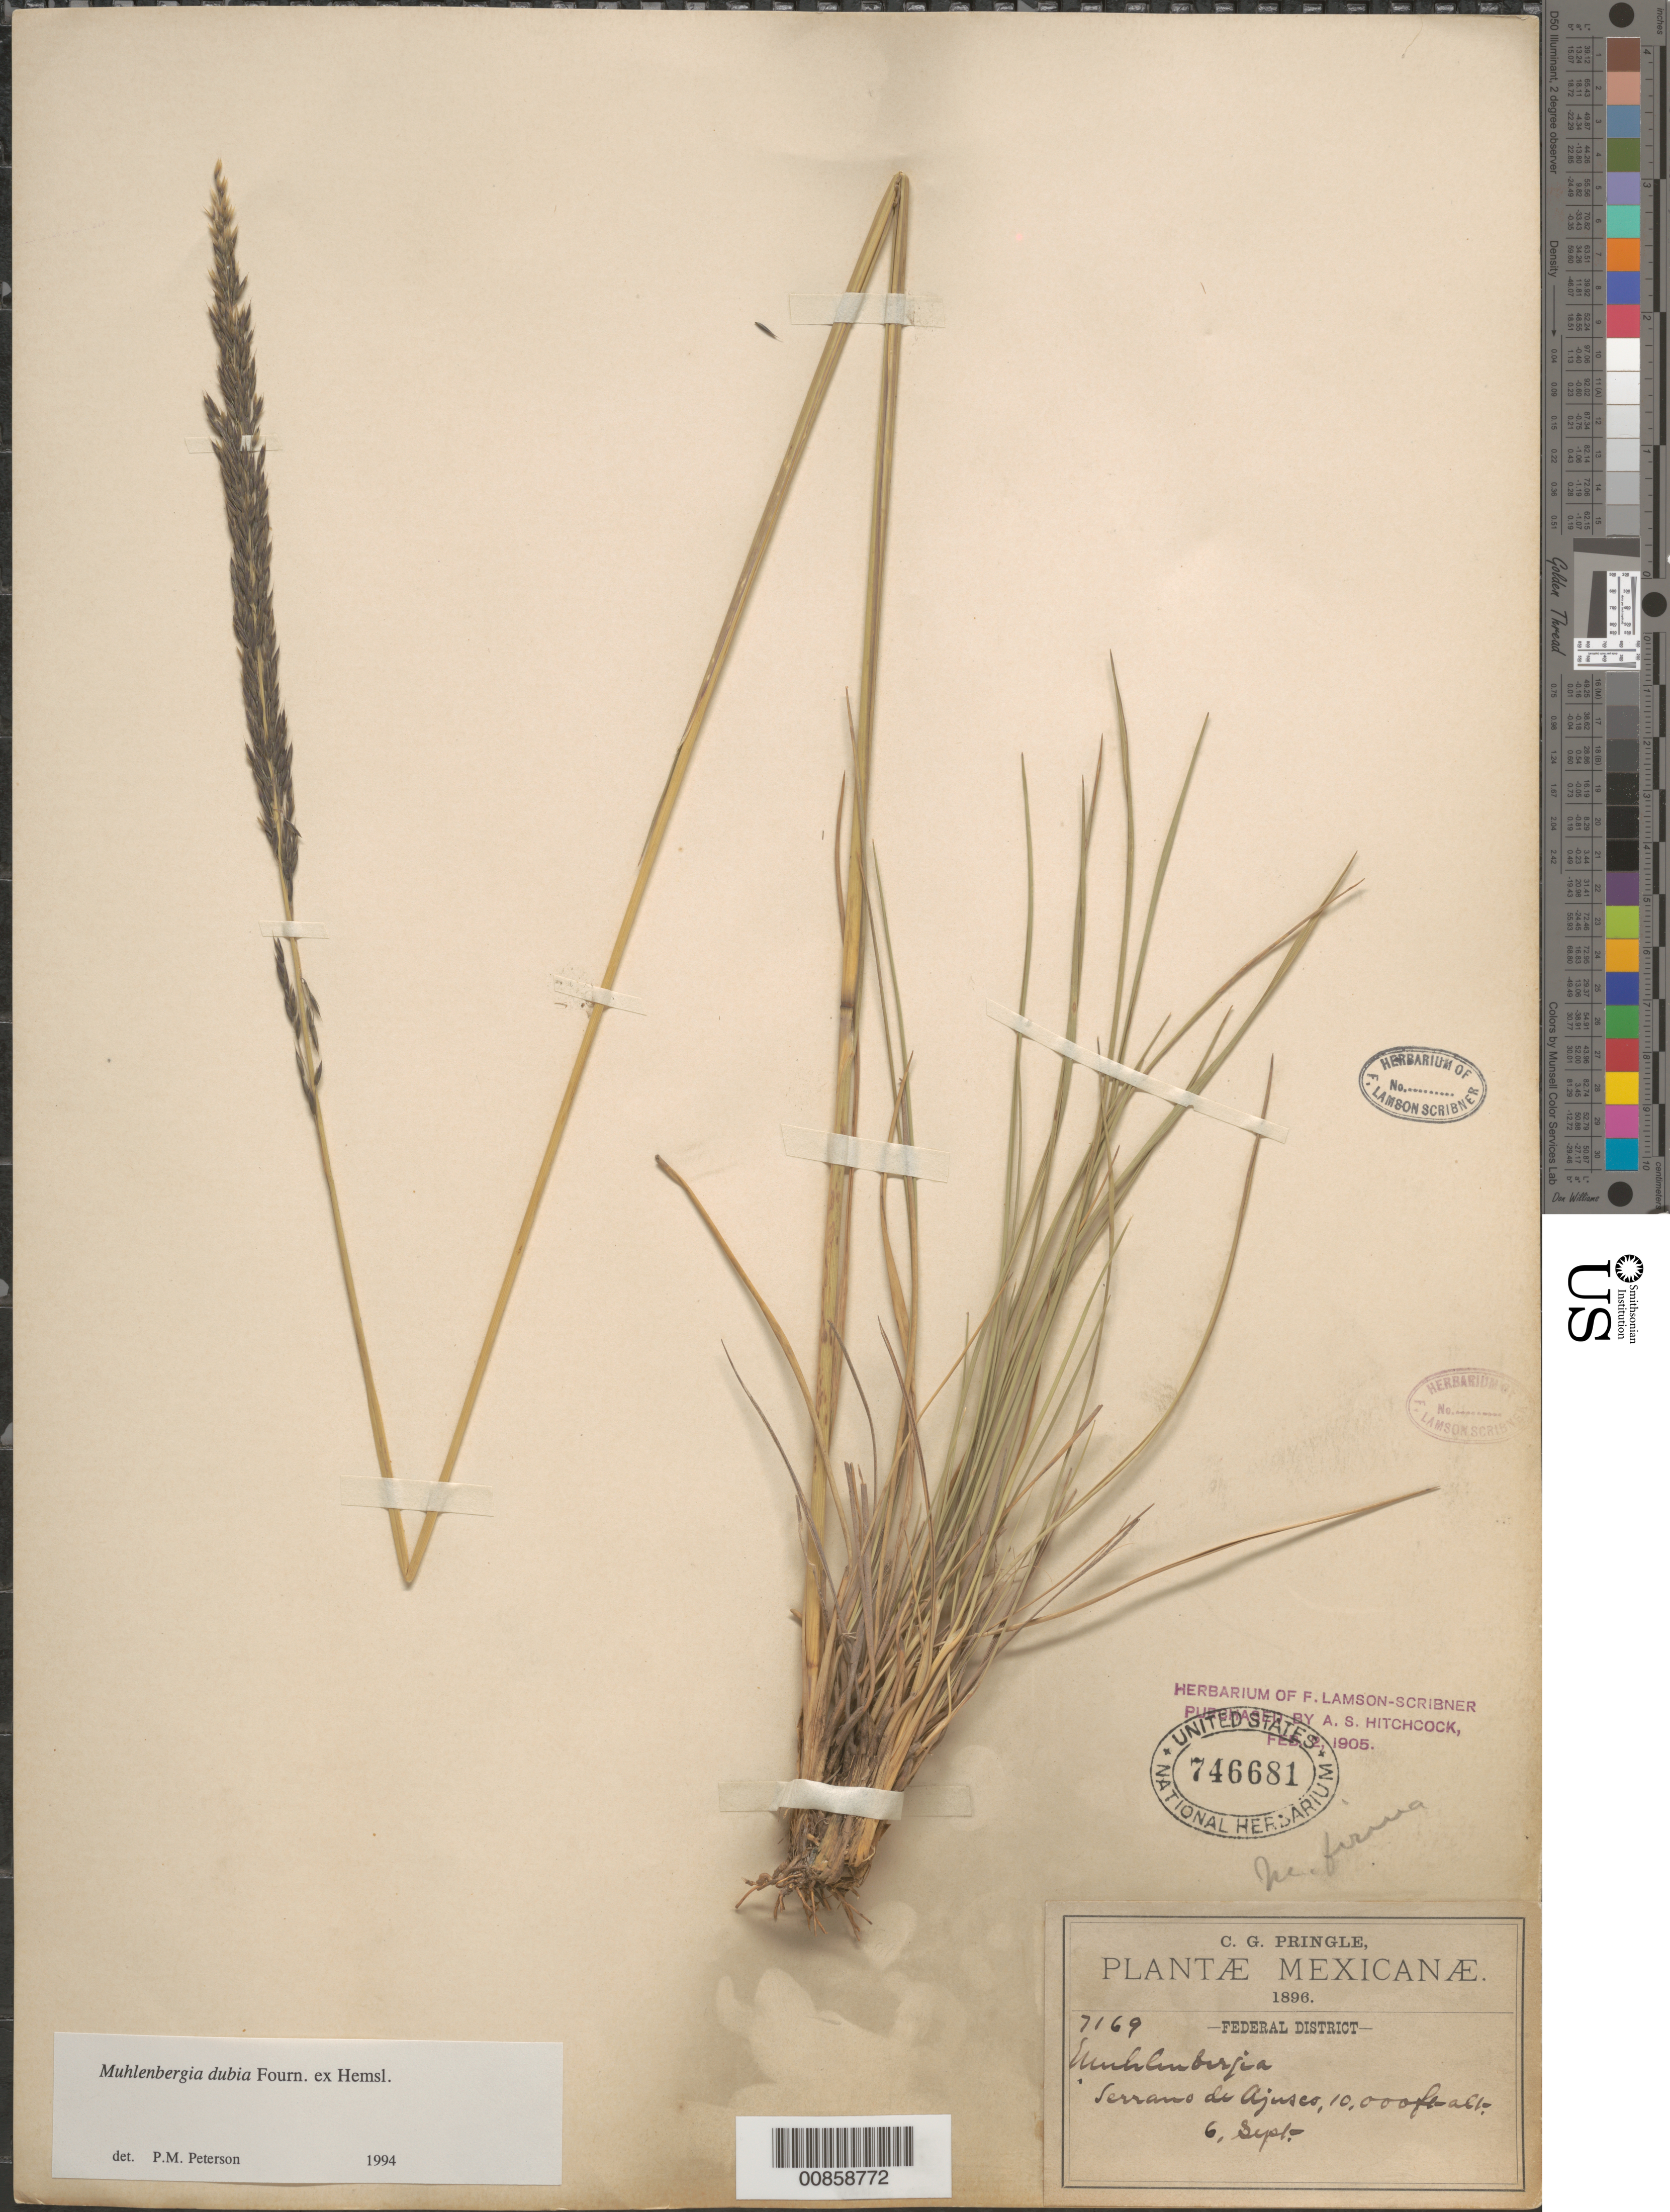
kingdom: Plantae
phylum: Tracheophyta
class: Liliopsida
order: Poales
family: Poaceae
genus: Muhlenbergia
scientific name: Muhlenbergia dubia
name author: E. Fourn.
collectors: C. G. Pringle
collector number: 7169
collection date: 1896-09-06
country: Mexico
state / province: Distrito Federal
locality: Serrano de Ajusco.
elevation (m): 3048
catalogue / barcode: US 746681